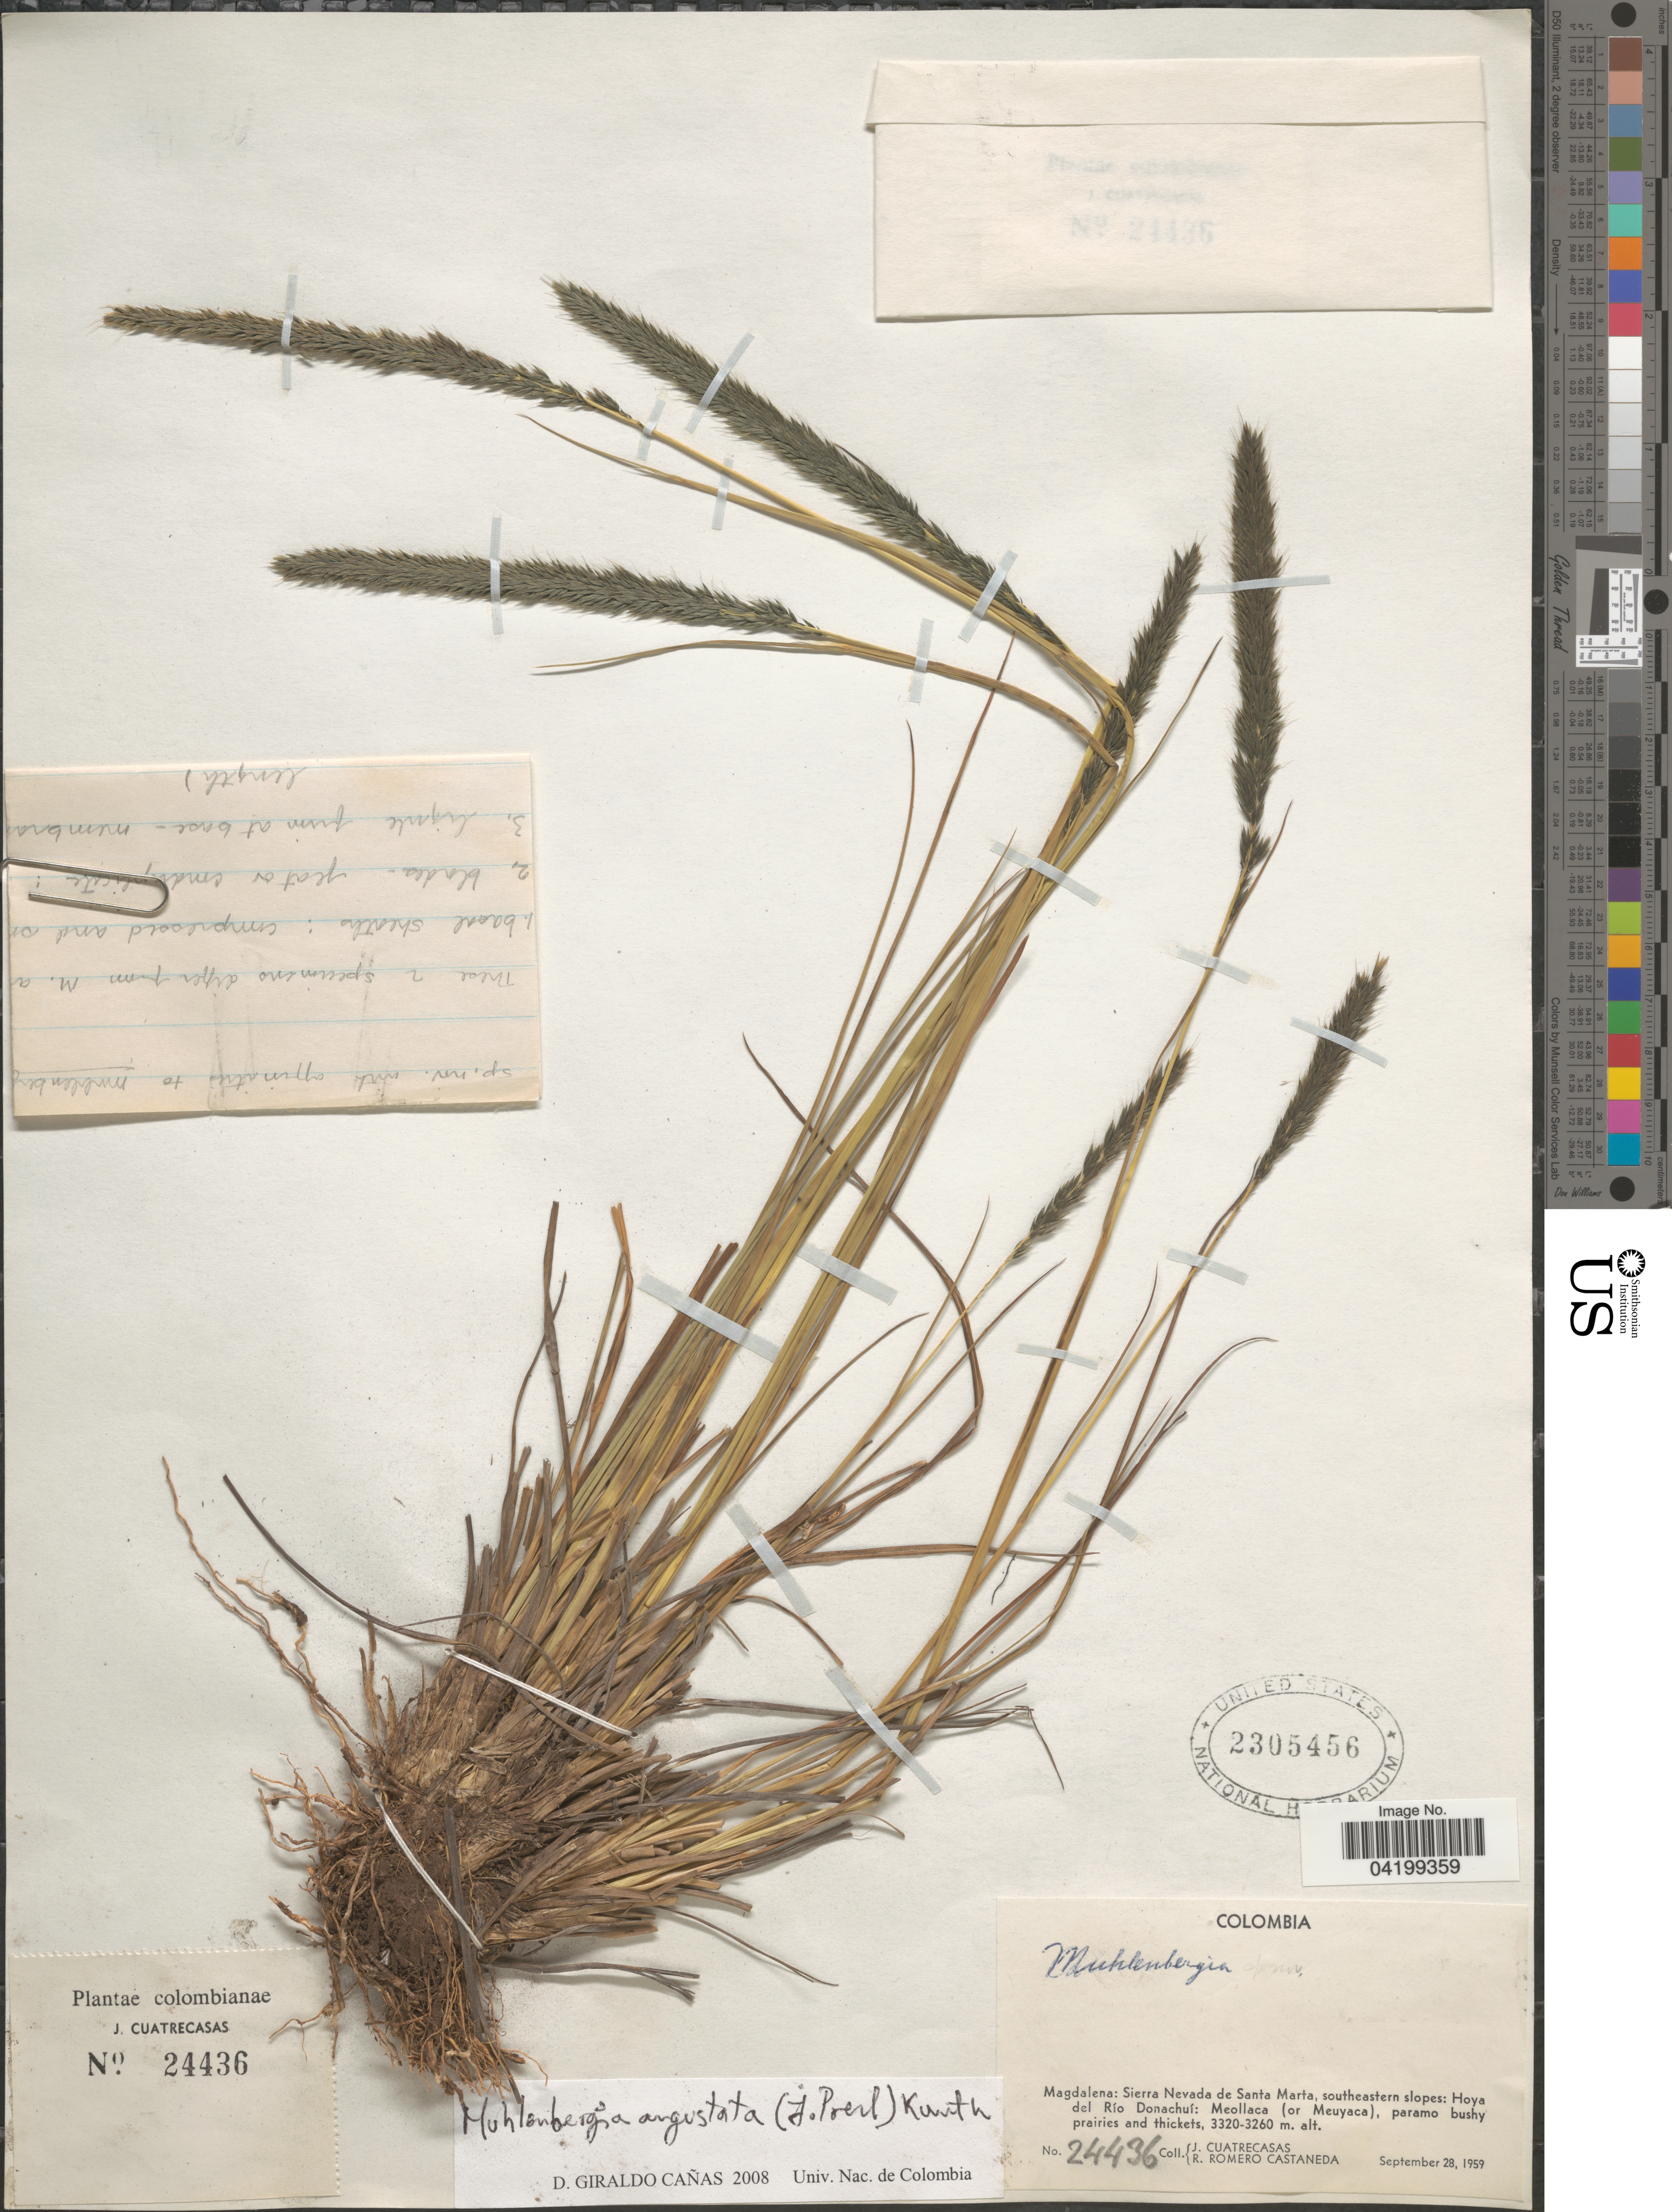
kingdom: Plantae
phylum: Tracheophyta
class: Liliopsida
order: Poales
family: Poaceae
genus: Muhlenbergia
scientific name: Muhlenbergia lehmanniana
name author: Henr.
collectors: J. Cuatrecasas & R. Romero Castañeda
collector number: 24436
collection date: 1959-09-28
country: Colombia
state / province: Magdalena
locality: Sierra Nevada de Santa Marta, southeastern slopes: Hoya del Río Donachuí: Meollaca (or Meuyaca).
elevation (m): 3260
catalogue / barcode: US 2305456